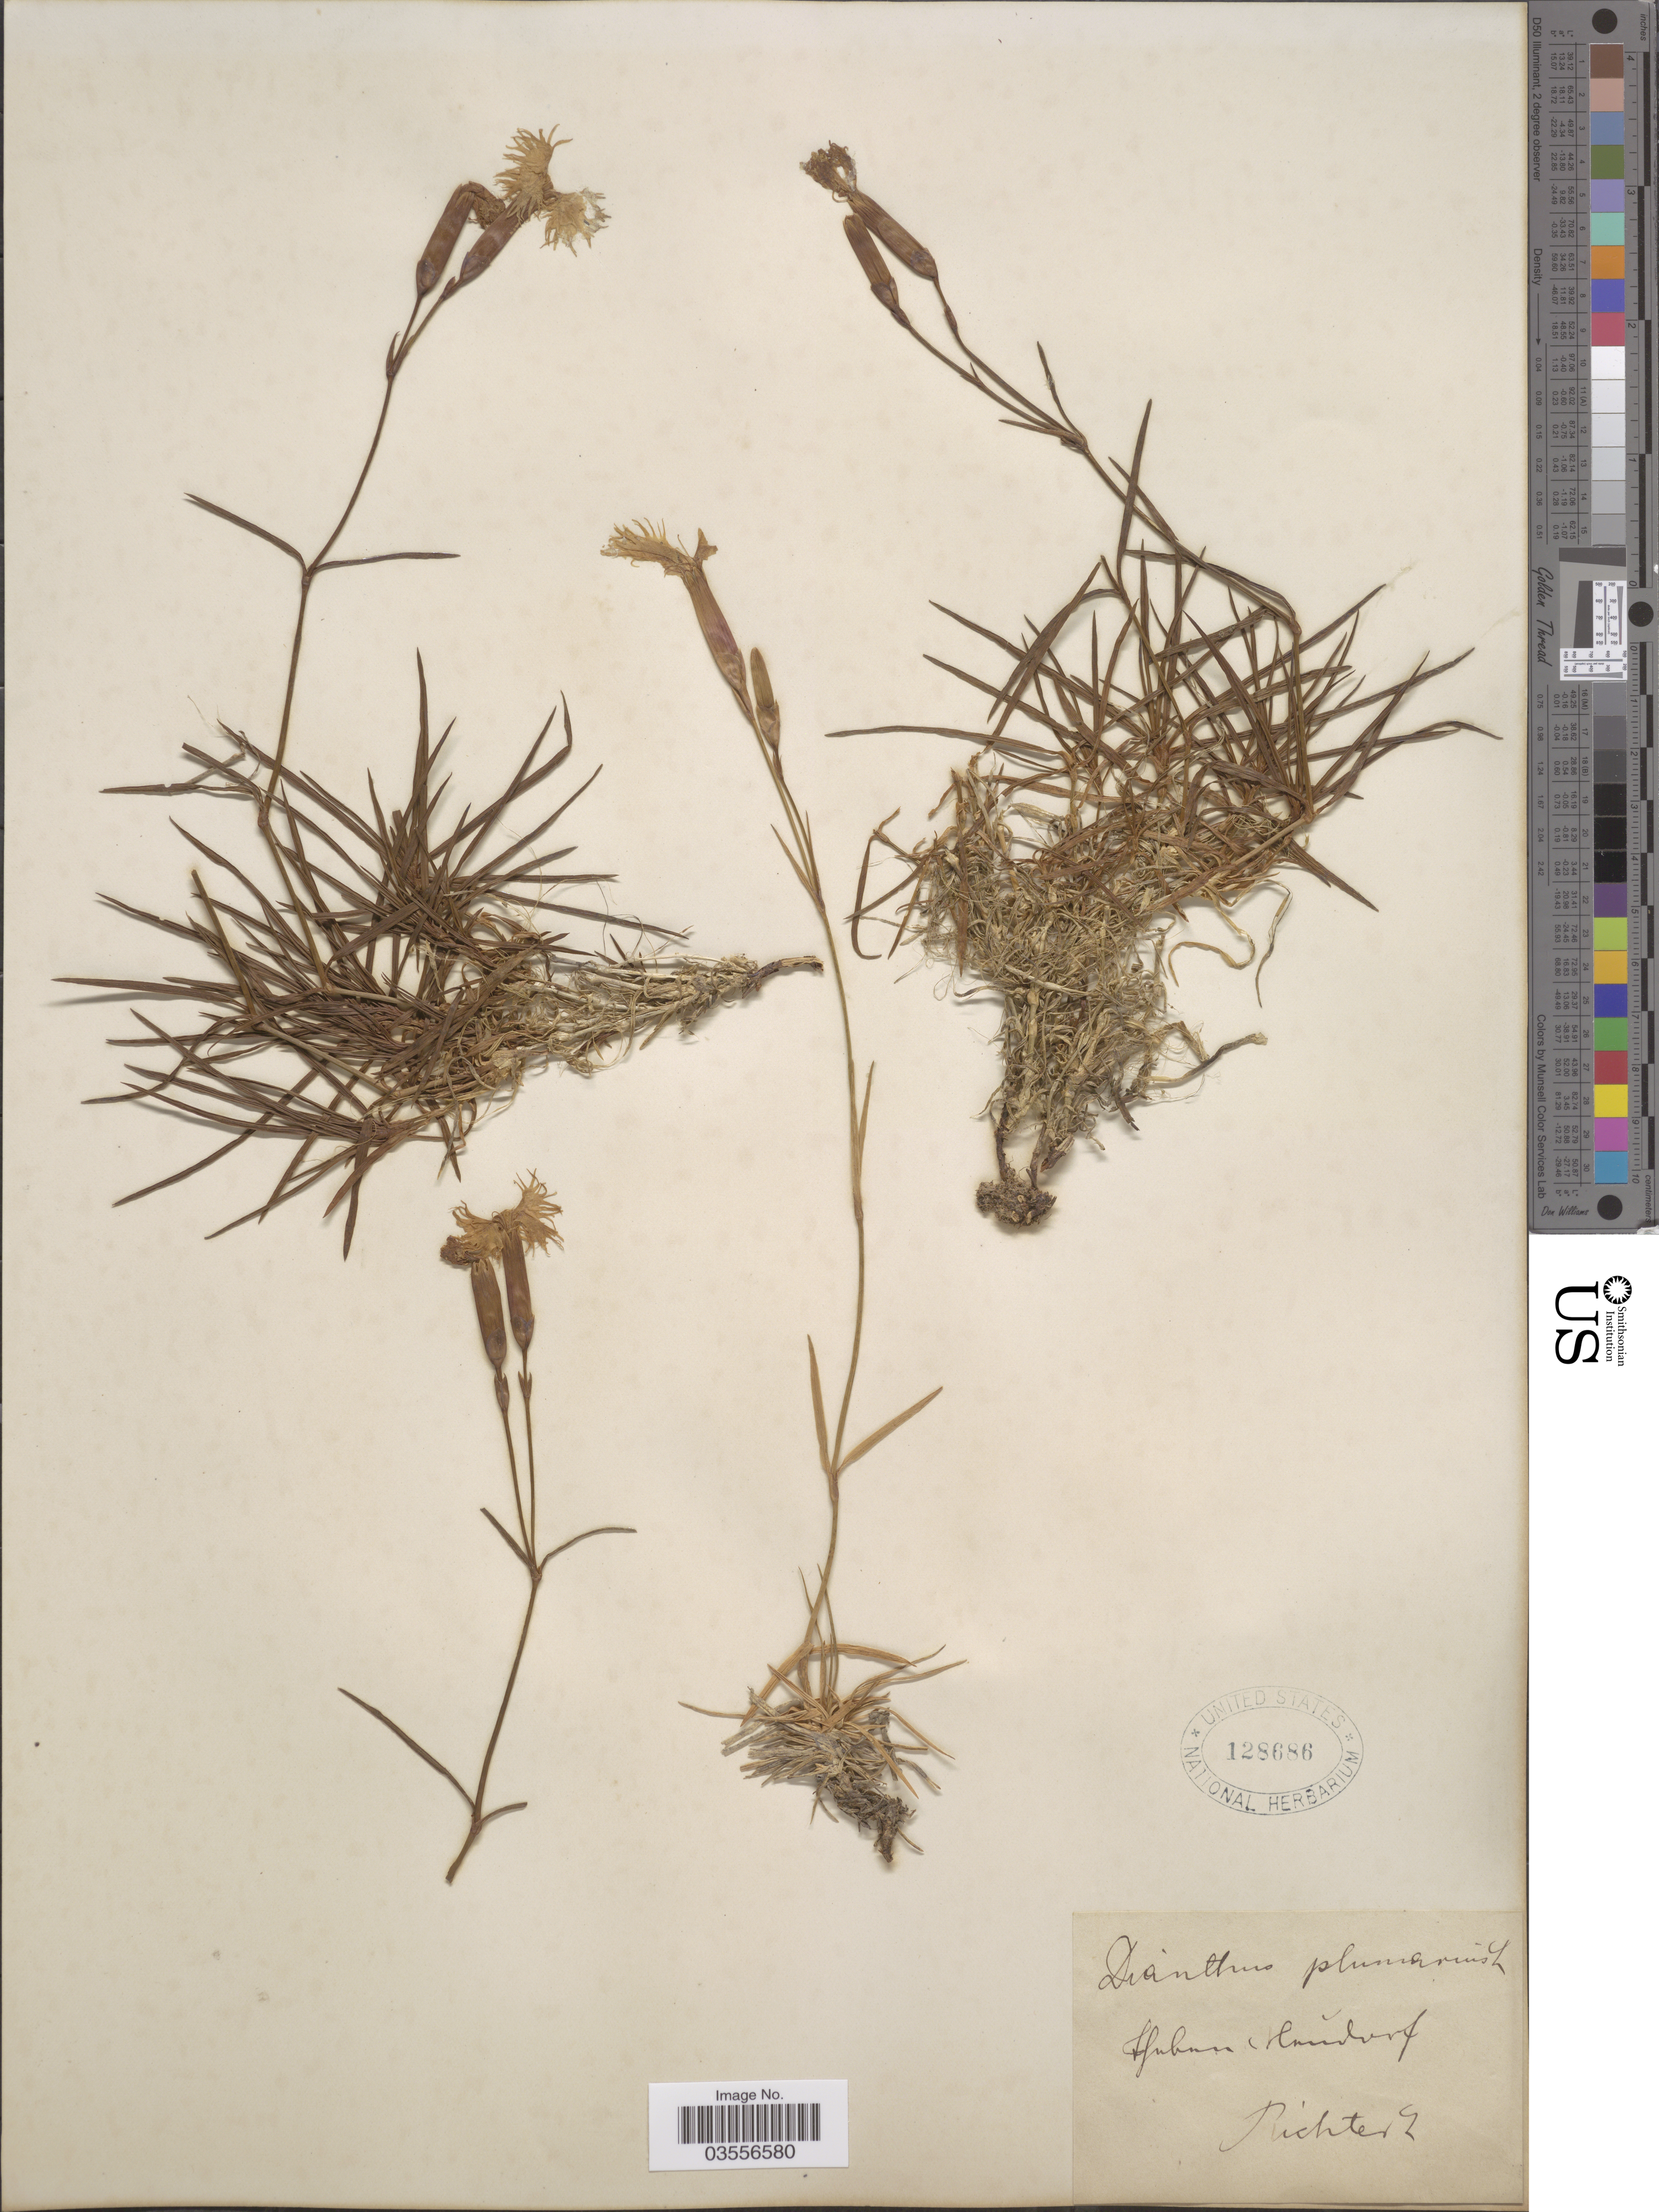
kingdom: Plantae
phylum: Tracheophyta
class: Magnoliopsida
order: Caryophyllales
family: Caryophyllaceae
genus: Dianthus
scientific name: Dianthus plumarius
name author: L.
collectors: L. Richter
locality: Sjubun [interpreted] Hunsdorf [interpreted].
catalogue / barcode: US 128686